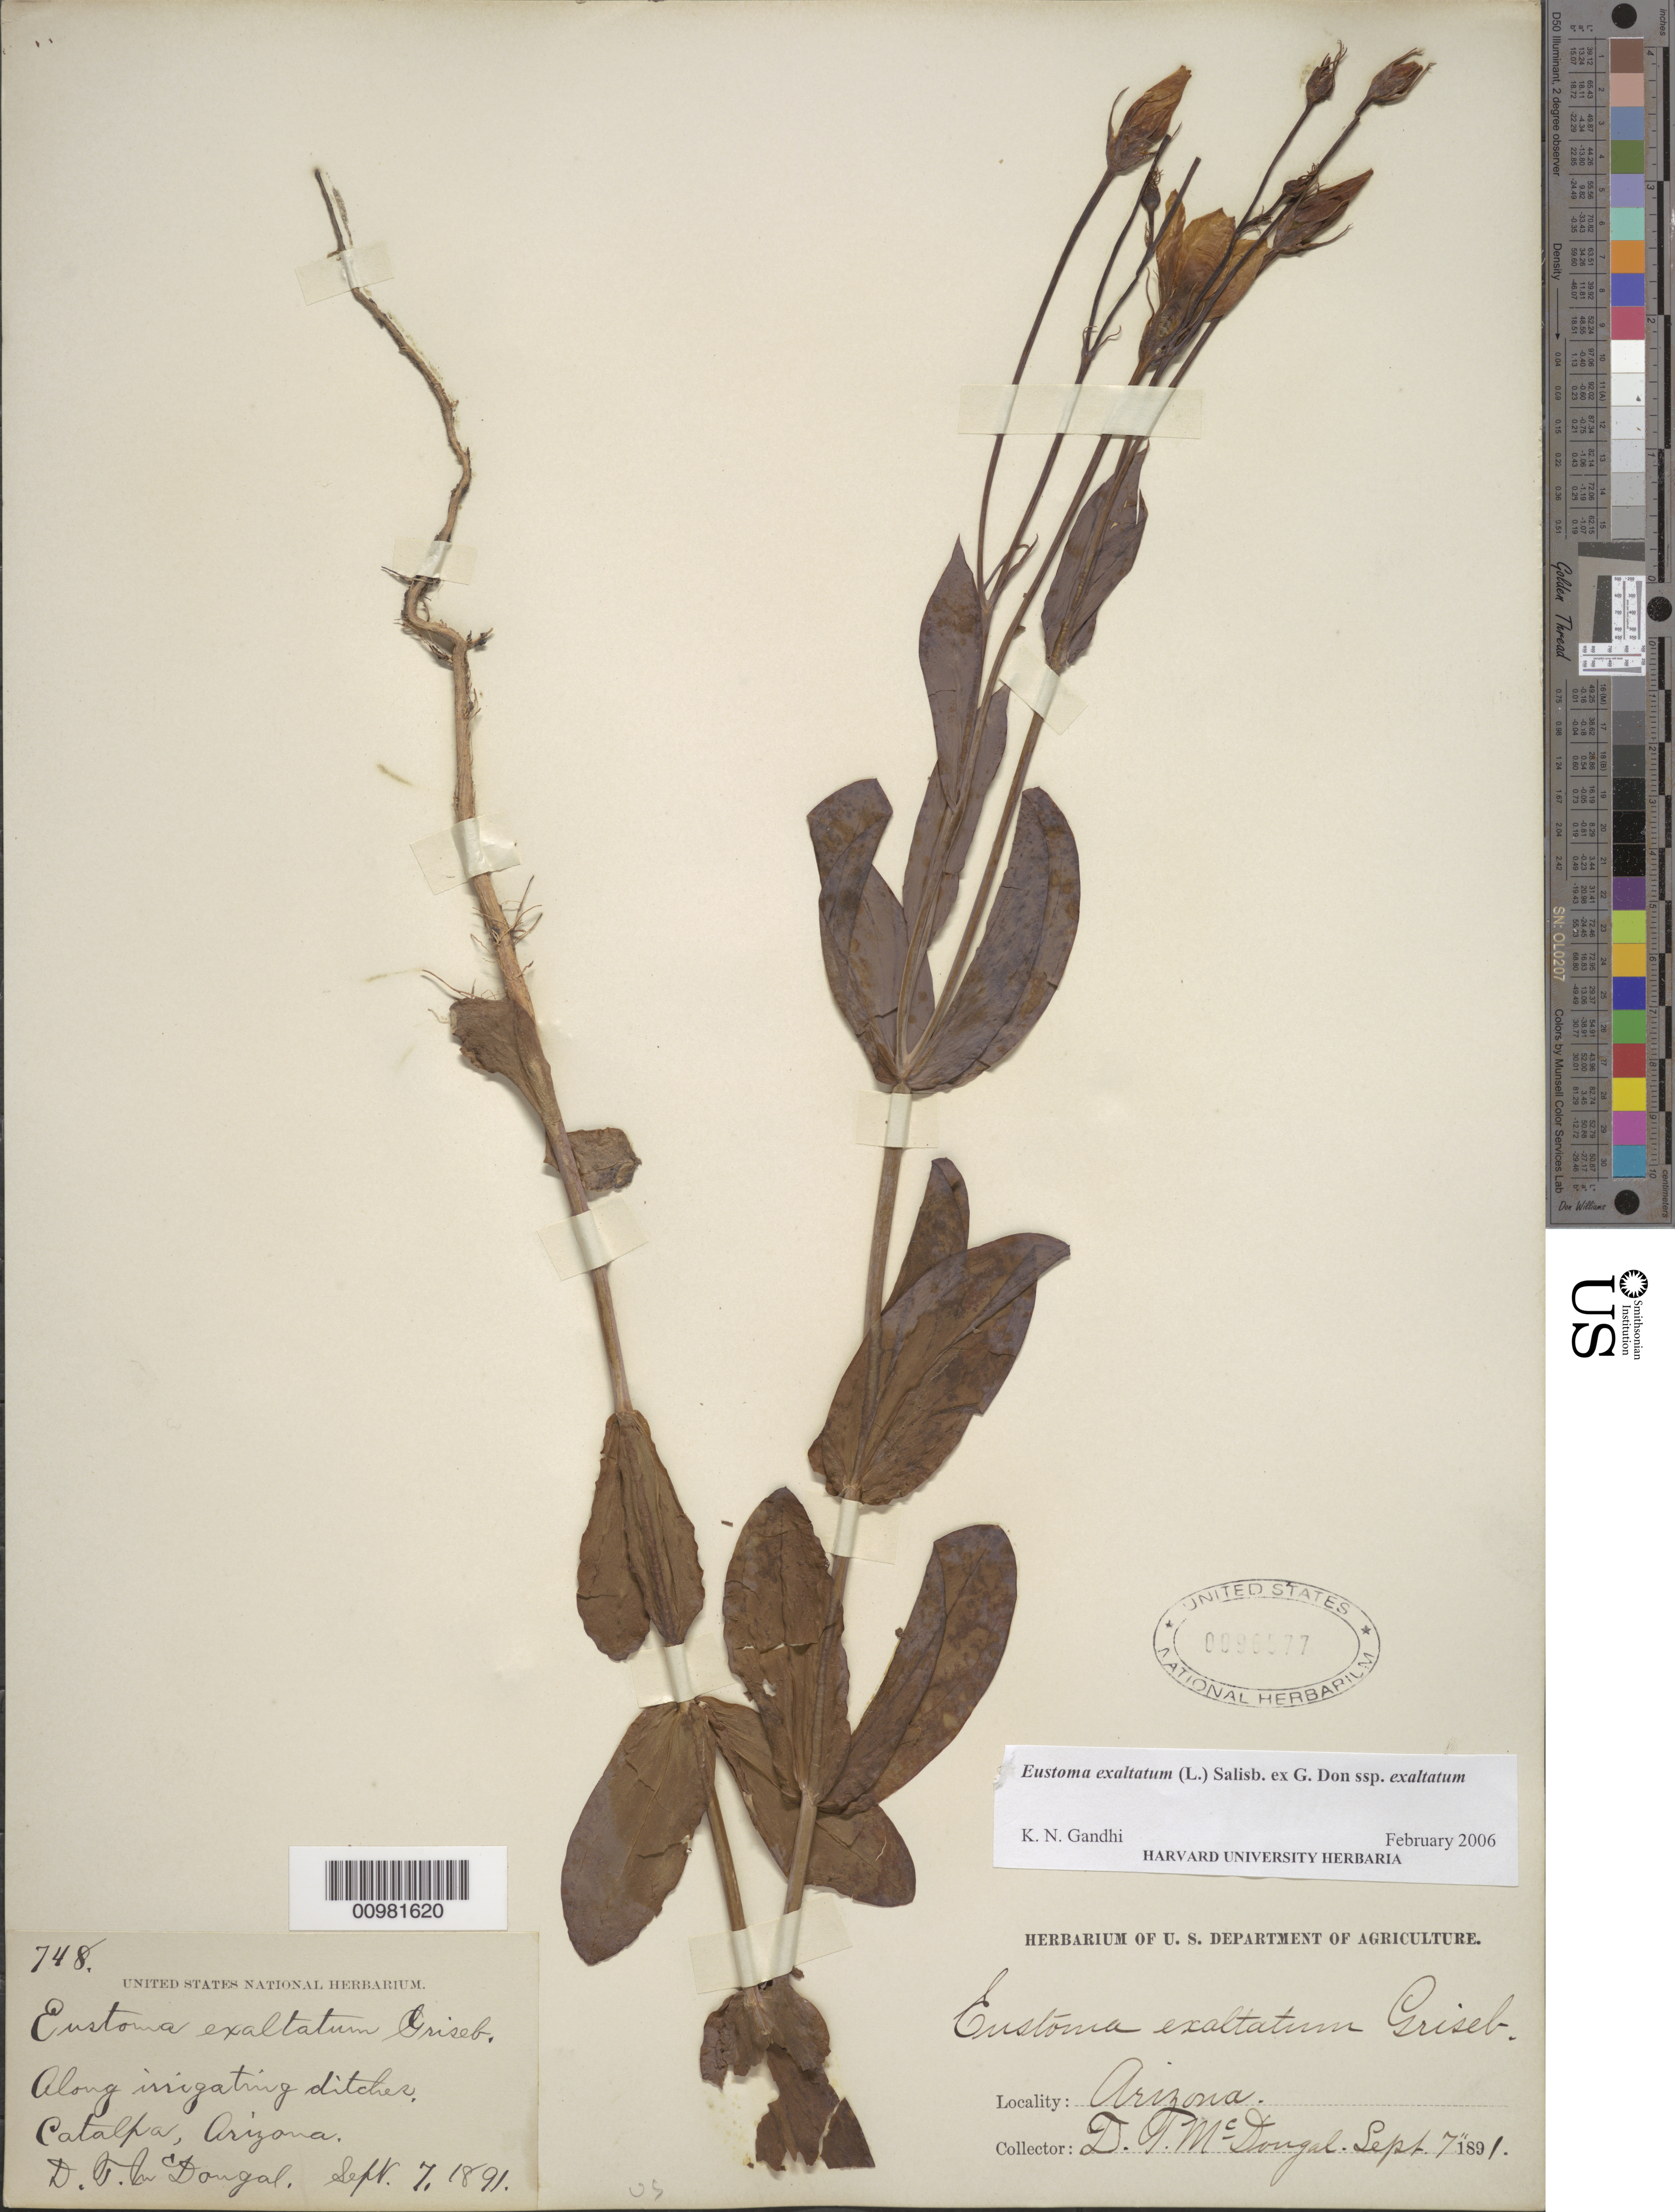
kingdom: Plantae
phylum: Tracheophyta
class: Magnoliopsida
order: Gentianales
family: Gentianaceae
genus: Eustoma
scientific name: Eustoma exaltatum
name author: (L.) Salisb. ex Don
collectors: D. T. MacDougal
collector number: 748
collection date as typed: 07 Sep 1891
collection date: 1891-09-07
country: United States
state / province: Arizona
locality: Catalha(?)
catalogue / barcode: US 96577